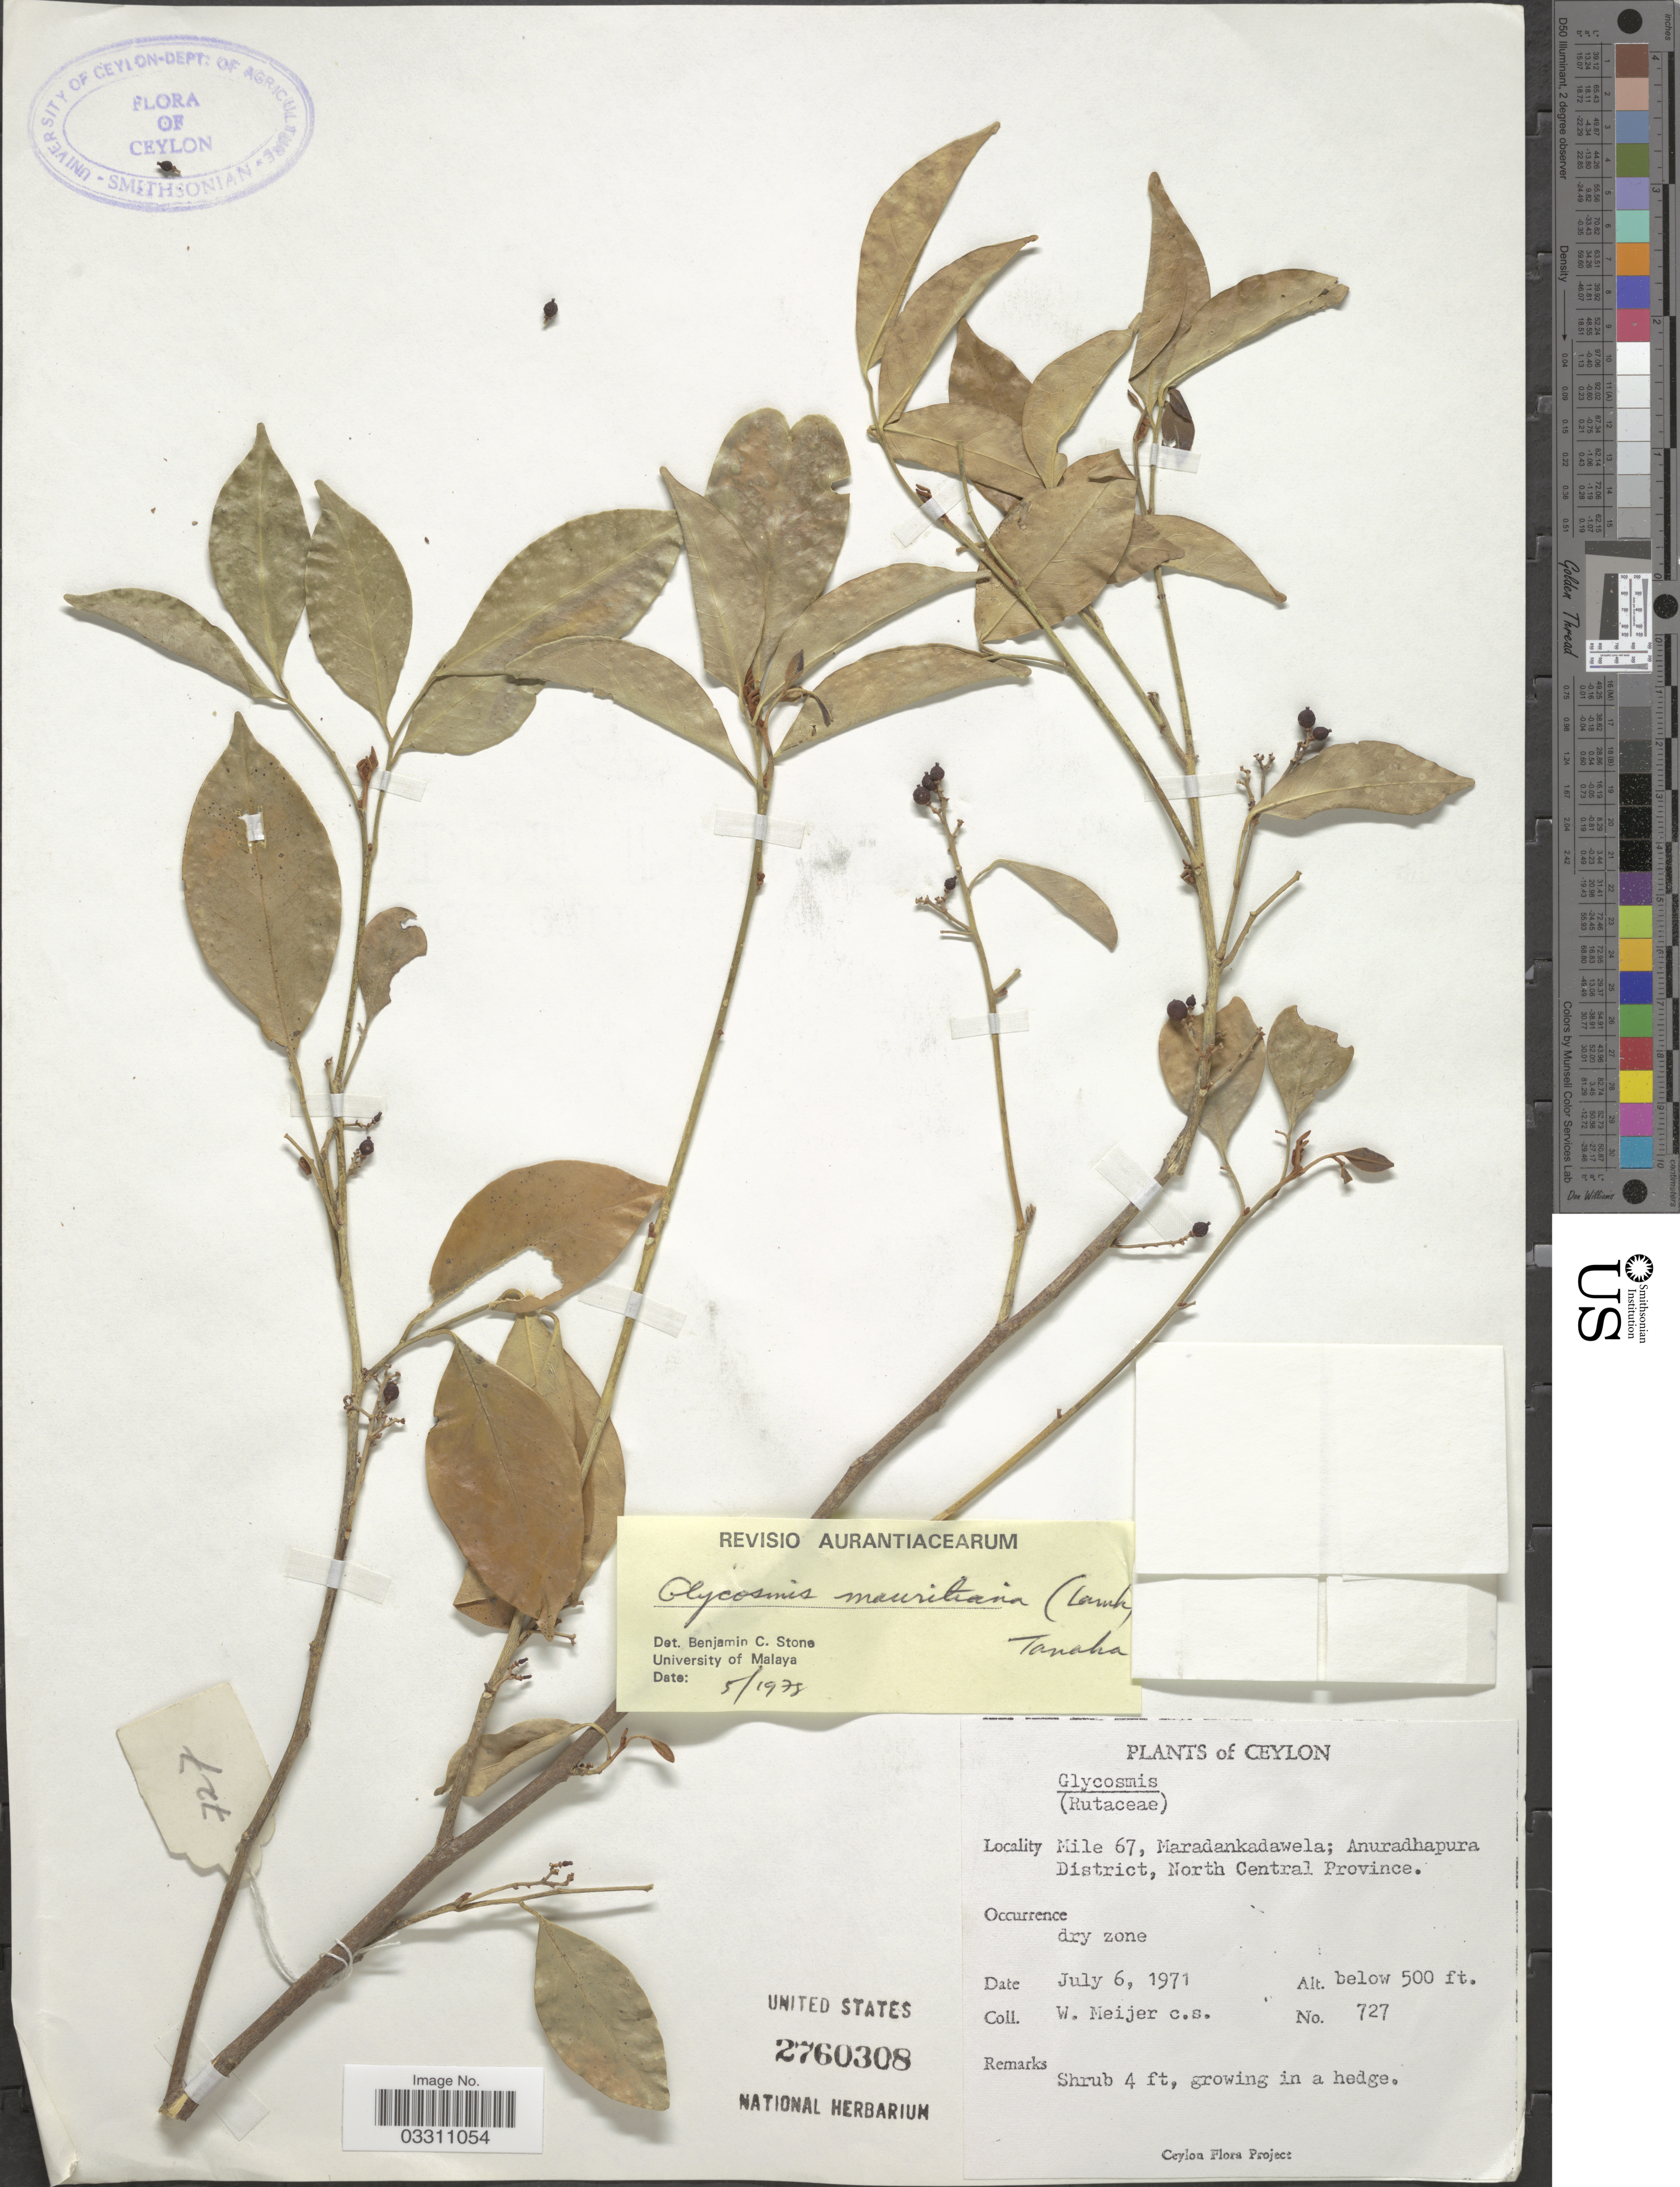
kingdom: Plantae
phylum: Tracheophyta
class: Magnoliopsida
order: Sapindales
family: Rutaceae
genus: Glycosmis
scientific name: Glycosmis mauritiana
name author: (Lamkey) Tanaka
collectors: W. Meijer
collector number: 727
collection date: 1971-07-06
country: Sri Lanka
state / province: North Central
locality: Ceylon, Mile 67, Maradankadawela; Anuradhapura District.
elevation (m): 152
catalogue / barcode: US 2760308